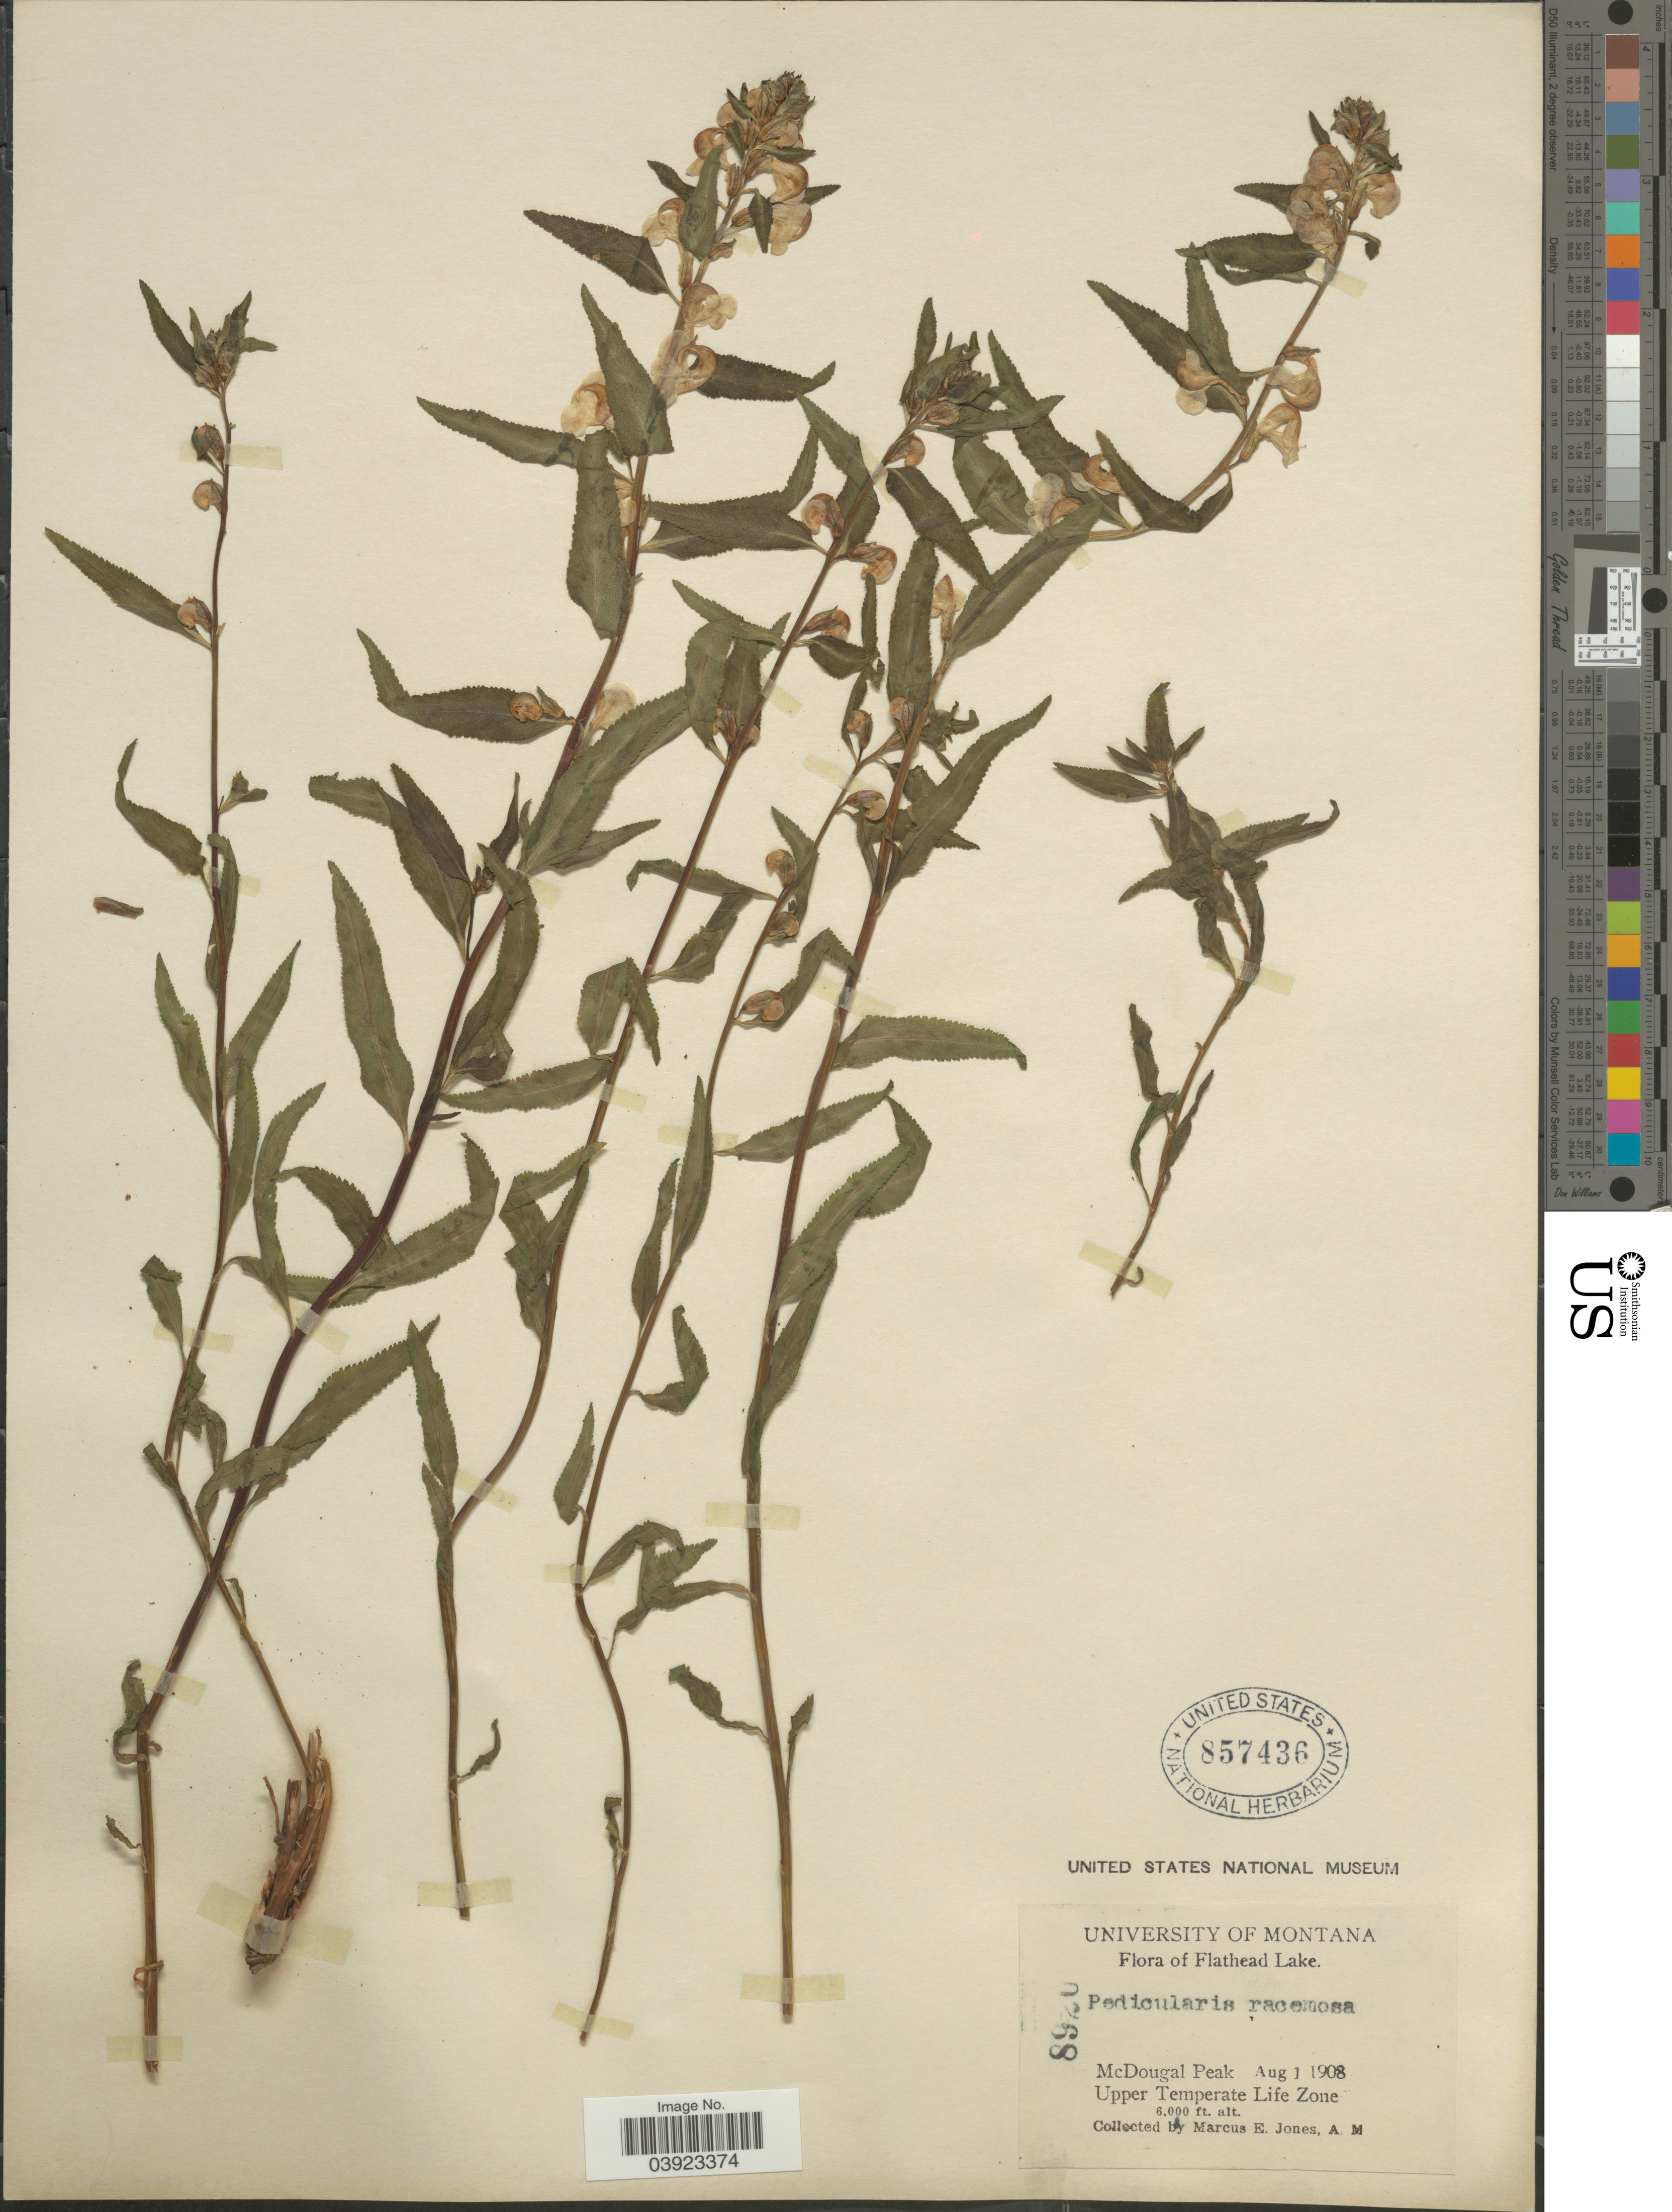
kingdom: Plantae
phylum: Tracheophyta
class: Magnoliopsida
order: Lamiales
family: Orobanchaceae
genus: Pedicularis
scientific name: Pedicularis racemosa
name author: Douglas ex Benth.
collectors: M. E. Jones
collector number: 8920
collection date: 1908-08-01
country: United States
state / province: Montana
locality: Flathead Lake. McDougal Peak. Upper Temperate Life Zone.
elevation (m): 1829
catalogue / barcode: US 857436